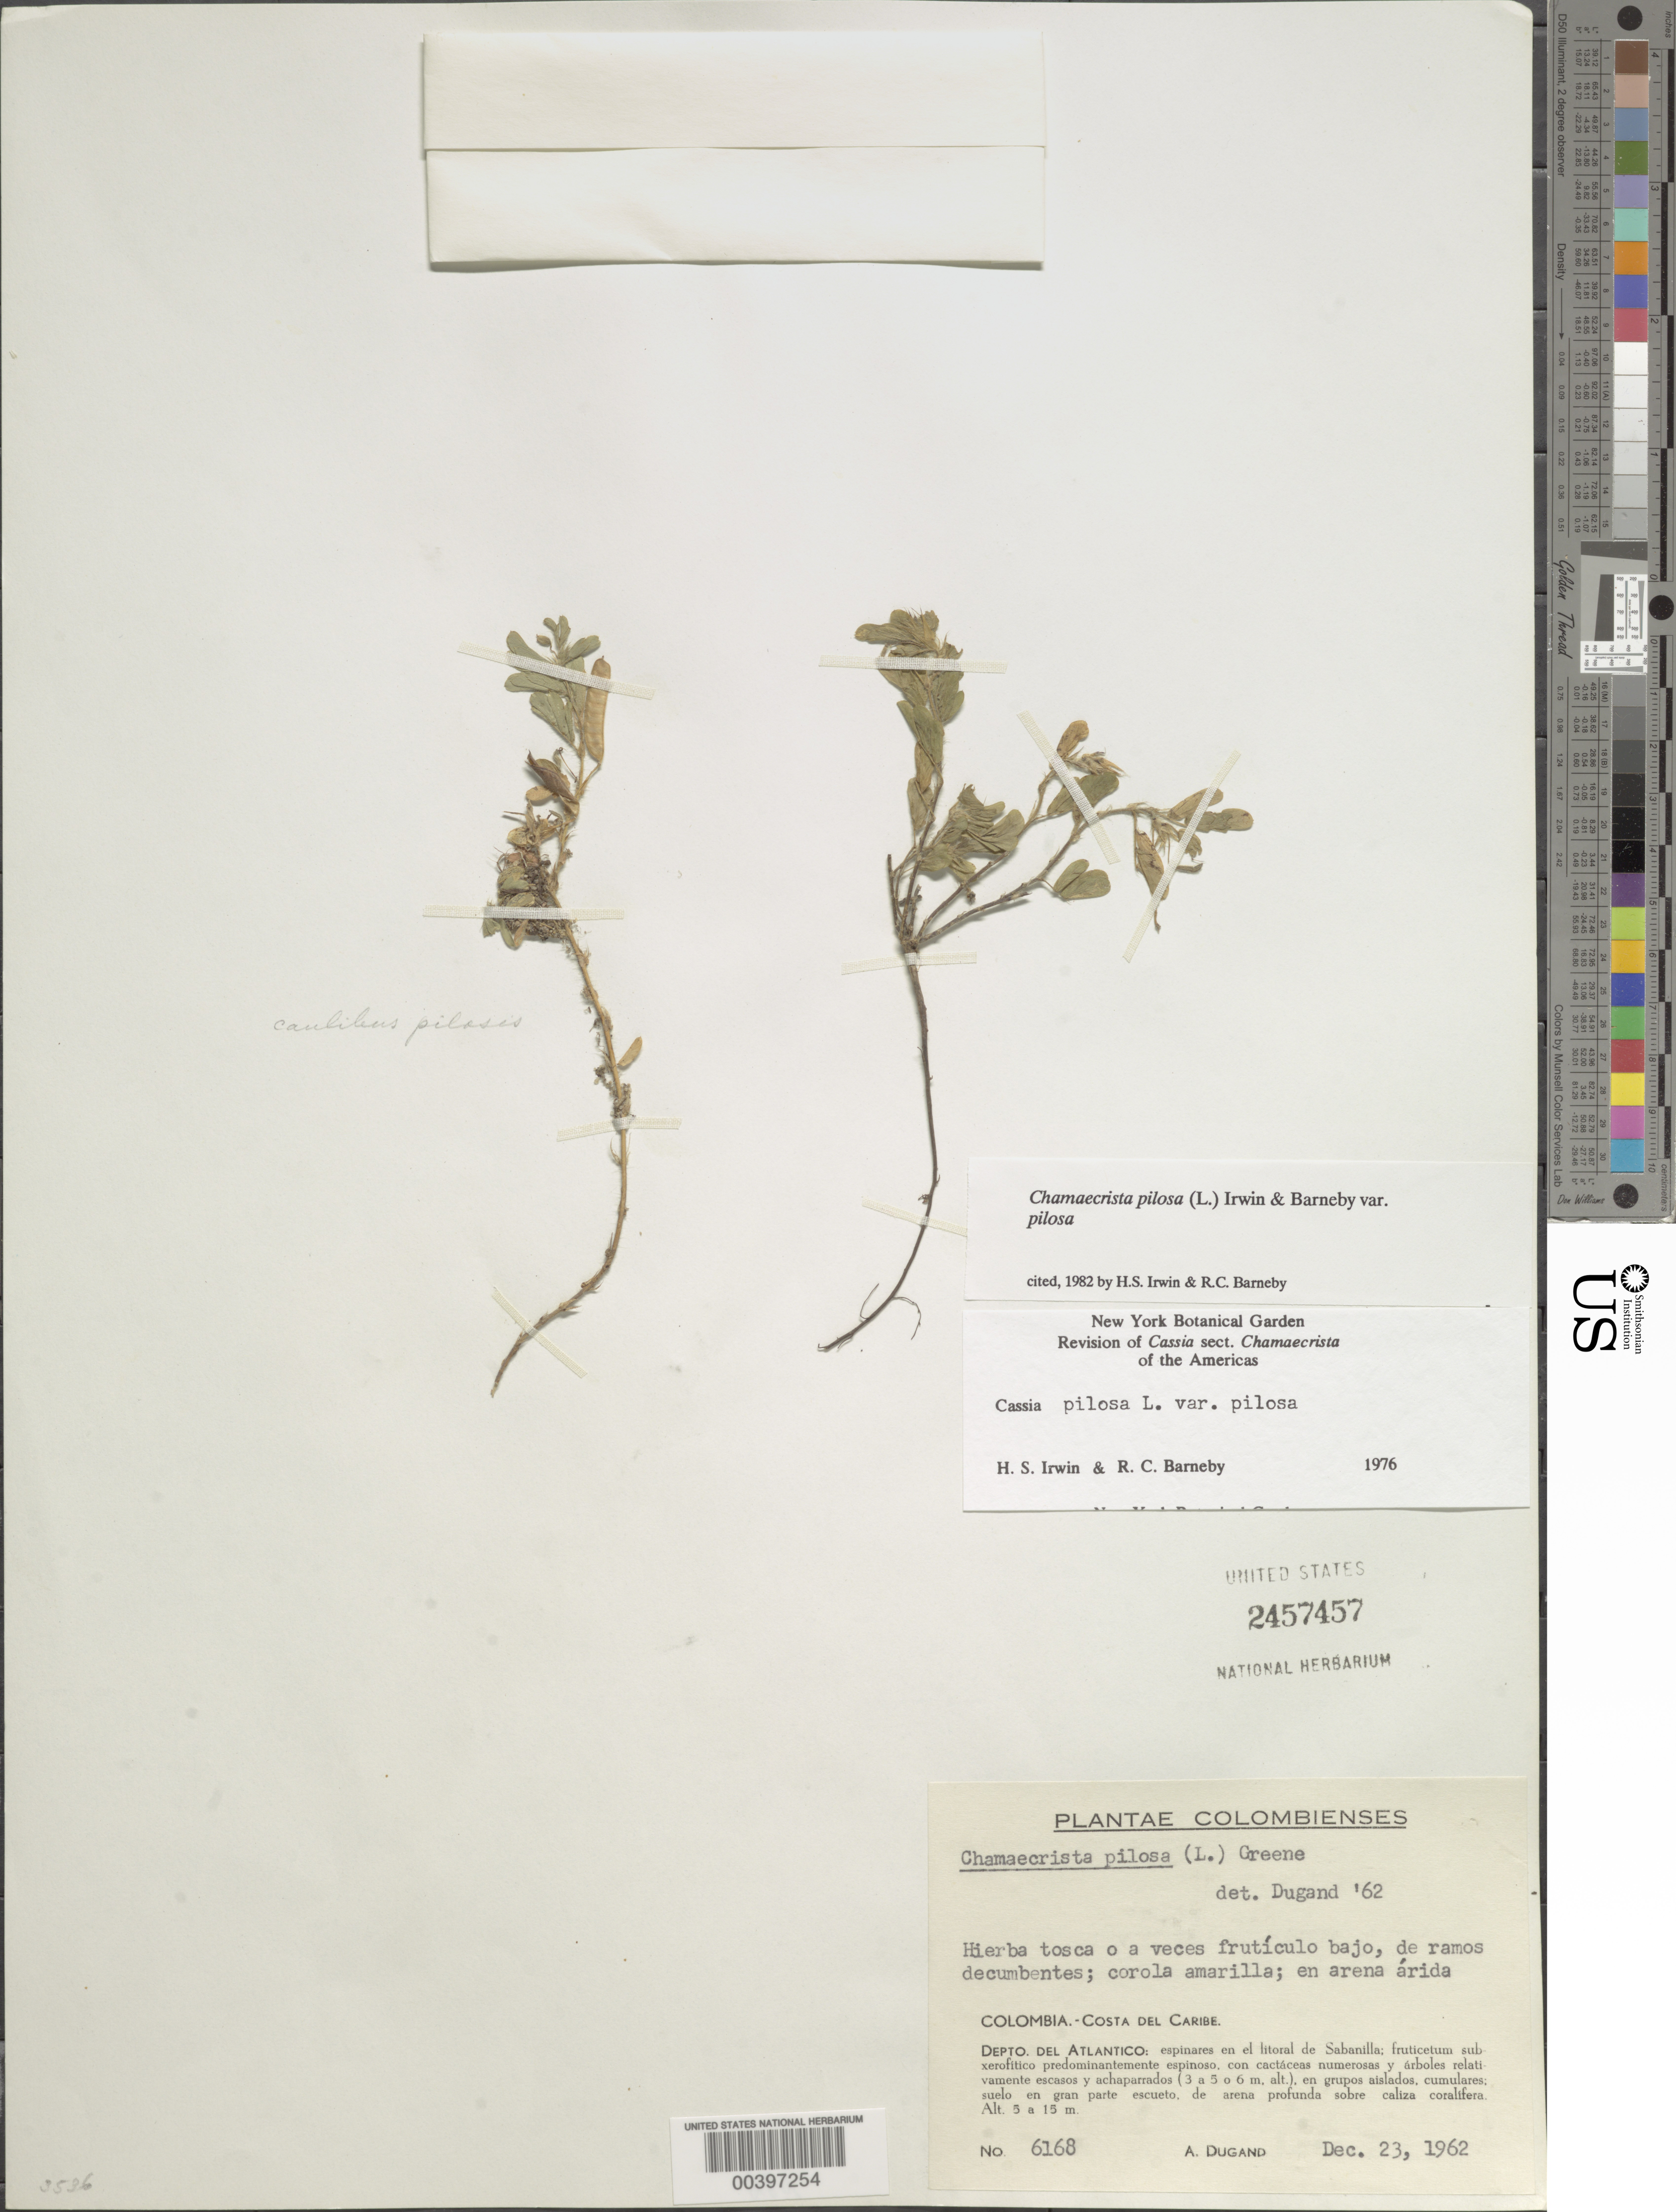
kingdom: Plantae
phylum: Tracheophyta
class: Magnoliopsida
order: Fabales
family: Fabaceae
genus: Chamaecrista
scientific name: Chamaecrista pilosa var. pilosa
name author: (L.) Greene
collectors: A. Dugand G.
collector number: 6168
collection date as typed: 23 Dec 1962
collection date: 1962-12-23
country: Colombia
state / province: Atlántico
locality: Costa del Caribe; Sabanilla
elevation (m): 5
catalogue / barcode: US 2457457